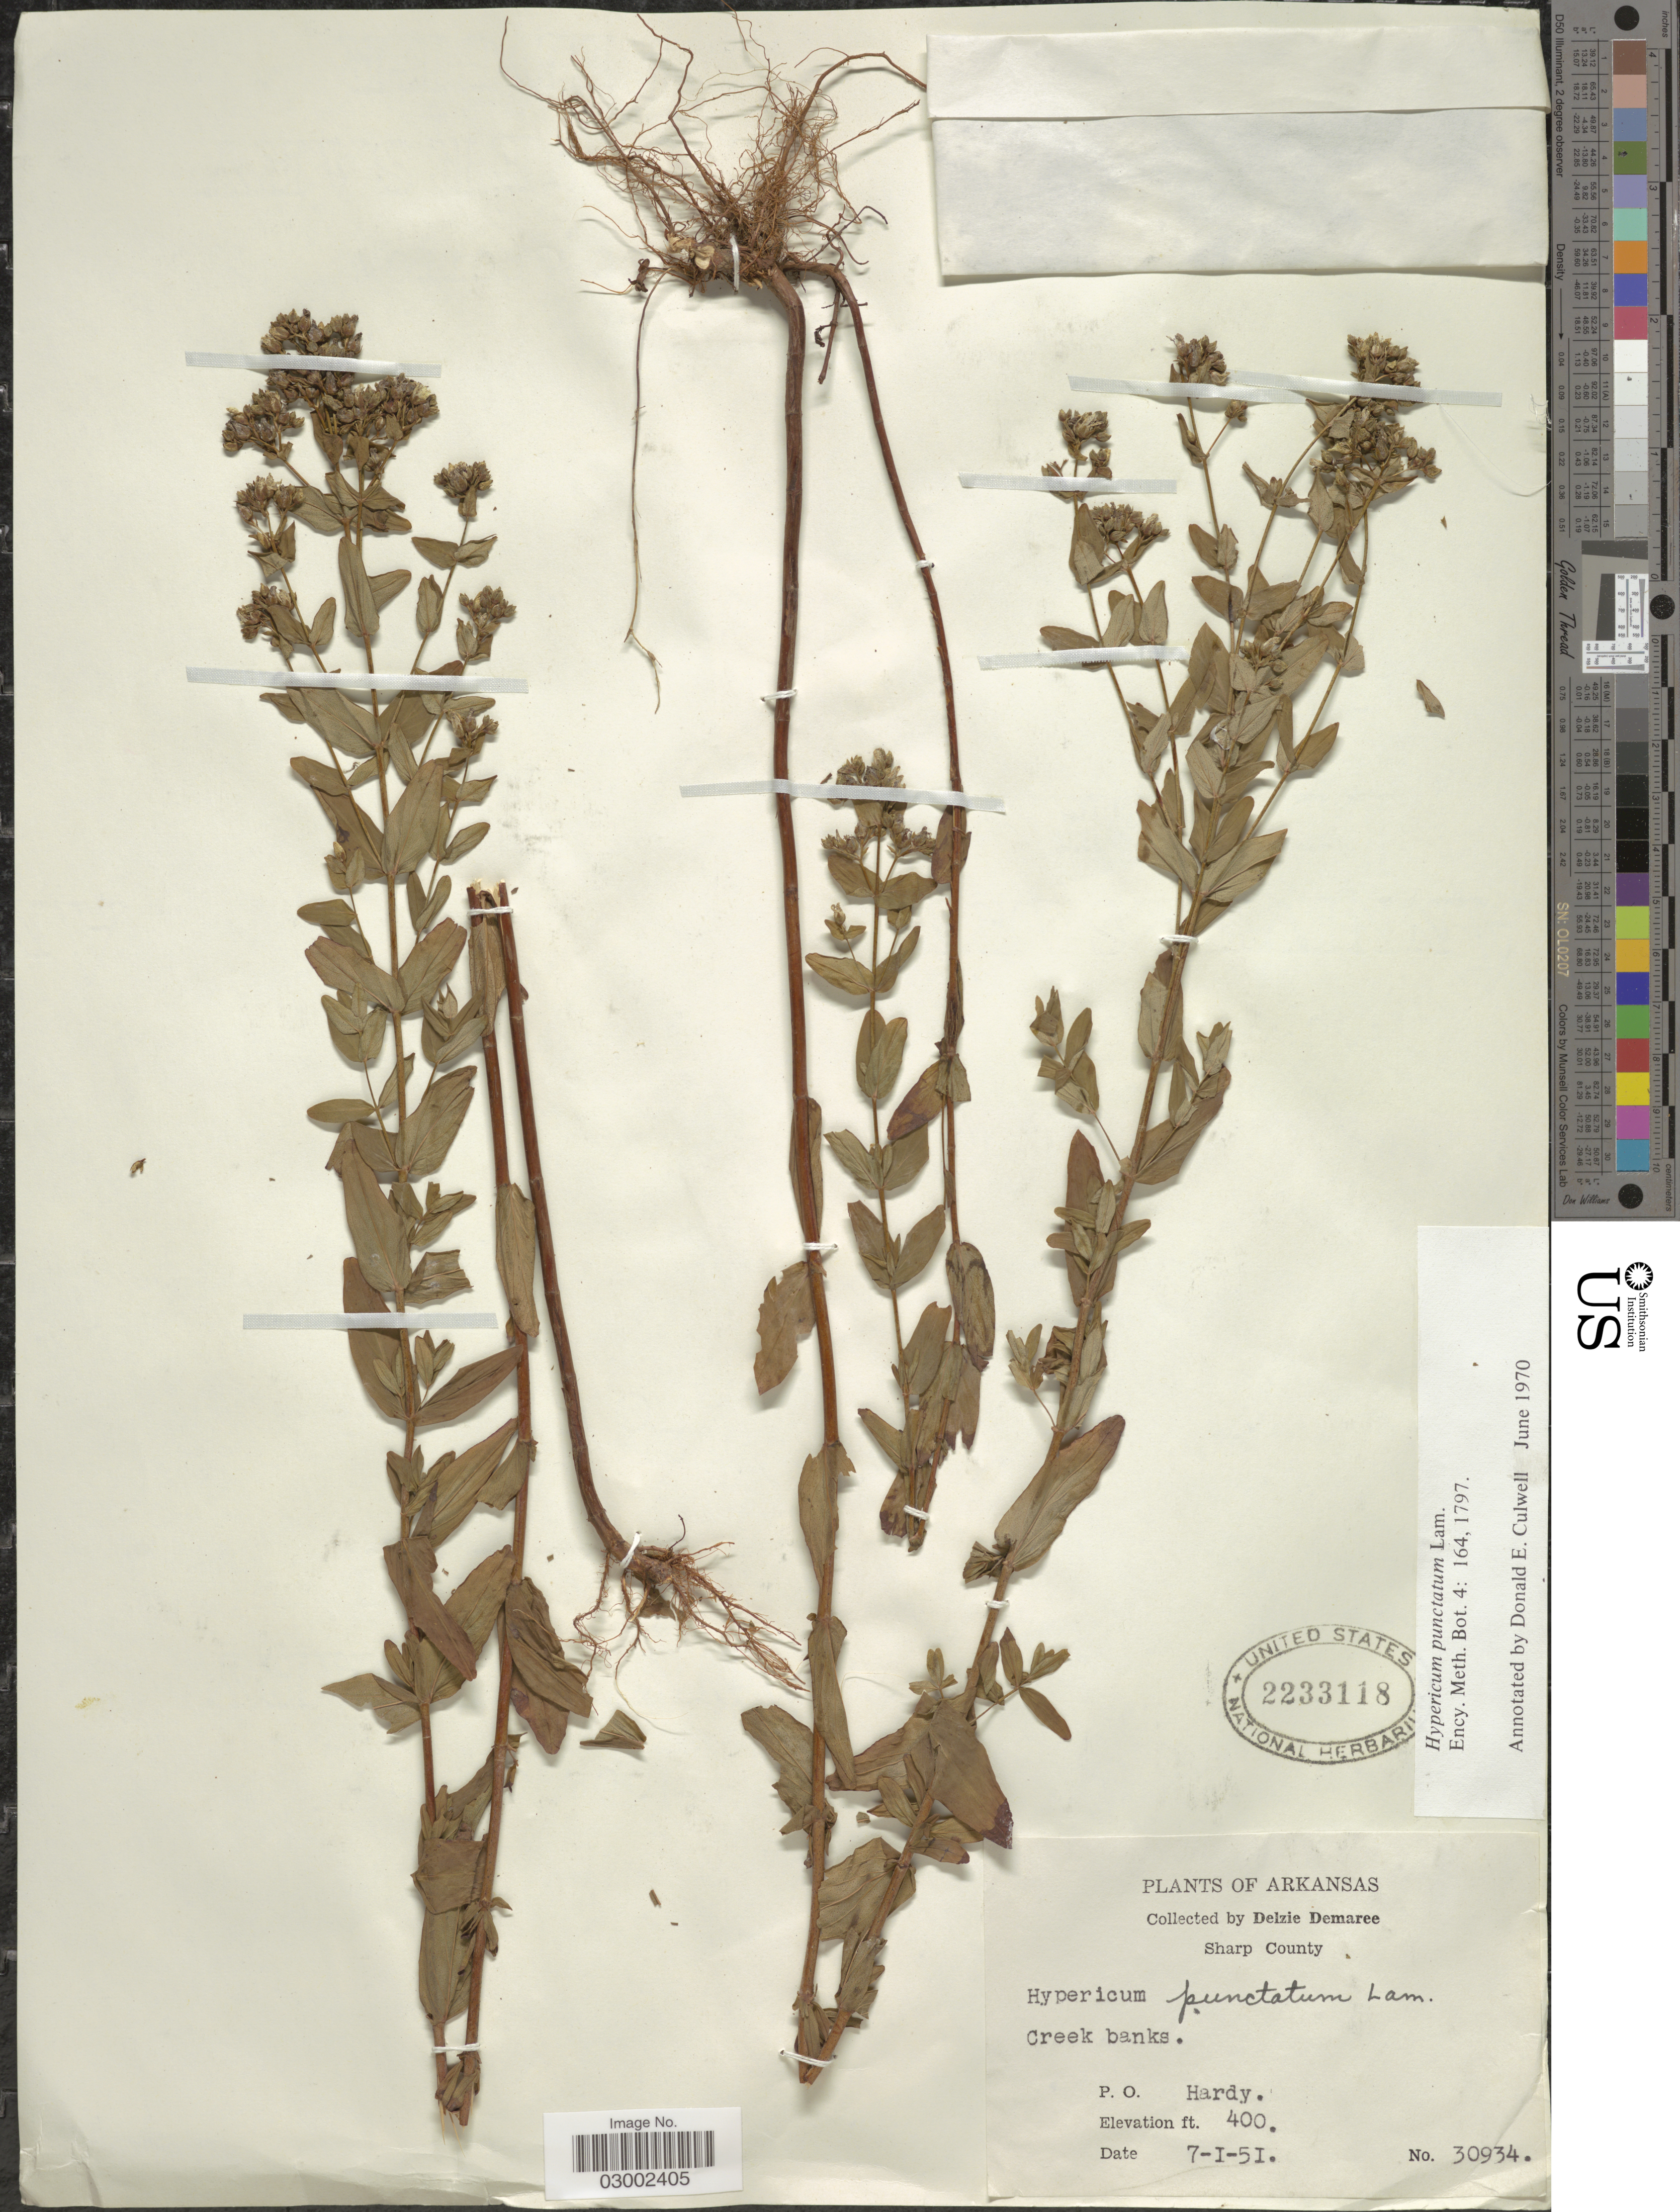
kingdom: Plantae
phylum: Tracheophyta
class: Magnoliopsida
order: Malpighiales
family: Hypericaceae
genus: Hypericum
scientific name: Hypericum punctatum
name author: Lam.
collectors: D. Demaree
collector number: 30934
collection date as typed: Transcribed d/m/y: 1/7/51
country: United States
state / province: Arkansas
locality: Sharp County. Creek banks. P. O. Hardy.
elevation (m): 122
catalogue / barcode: US 2233118